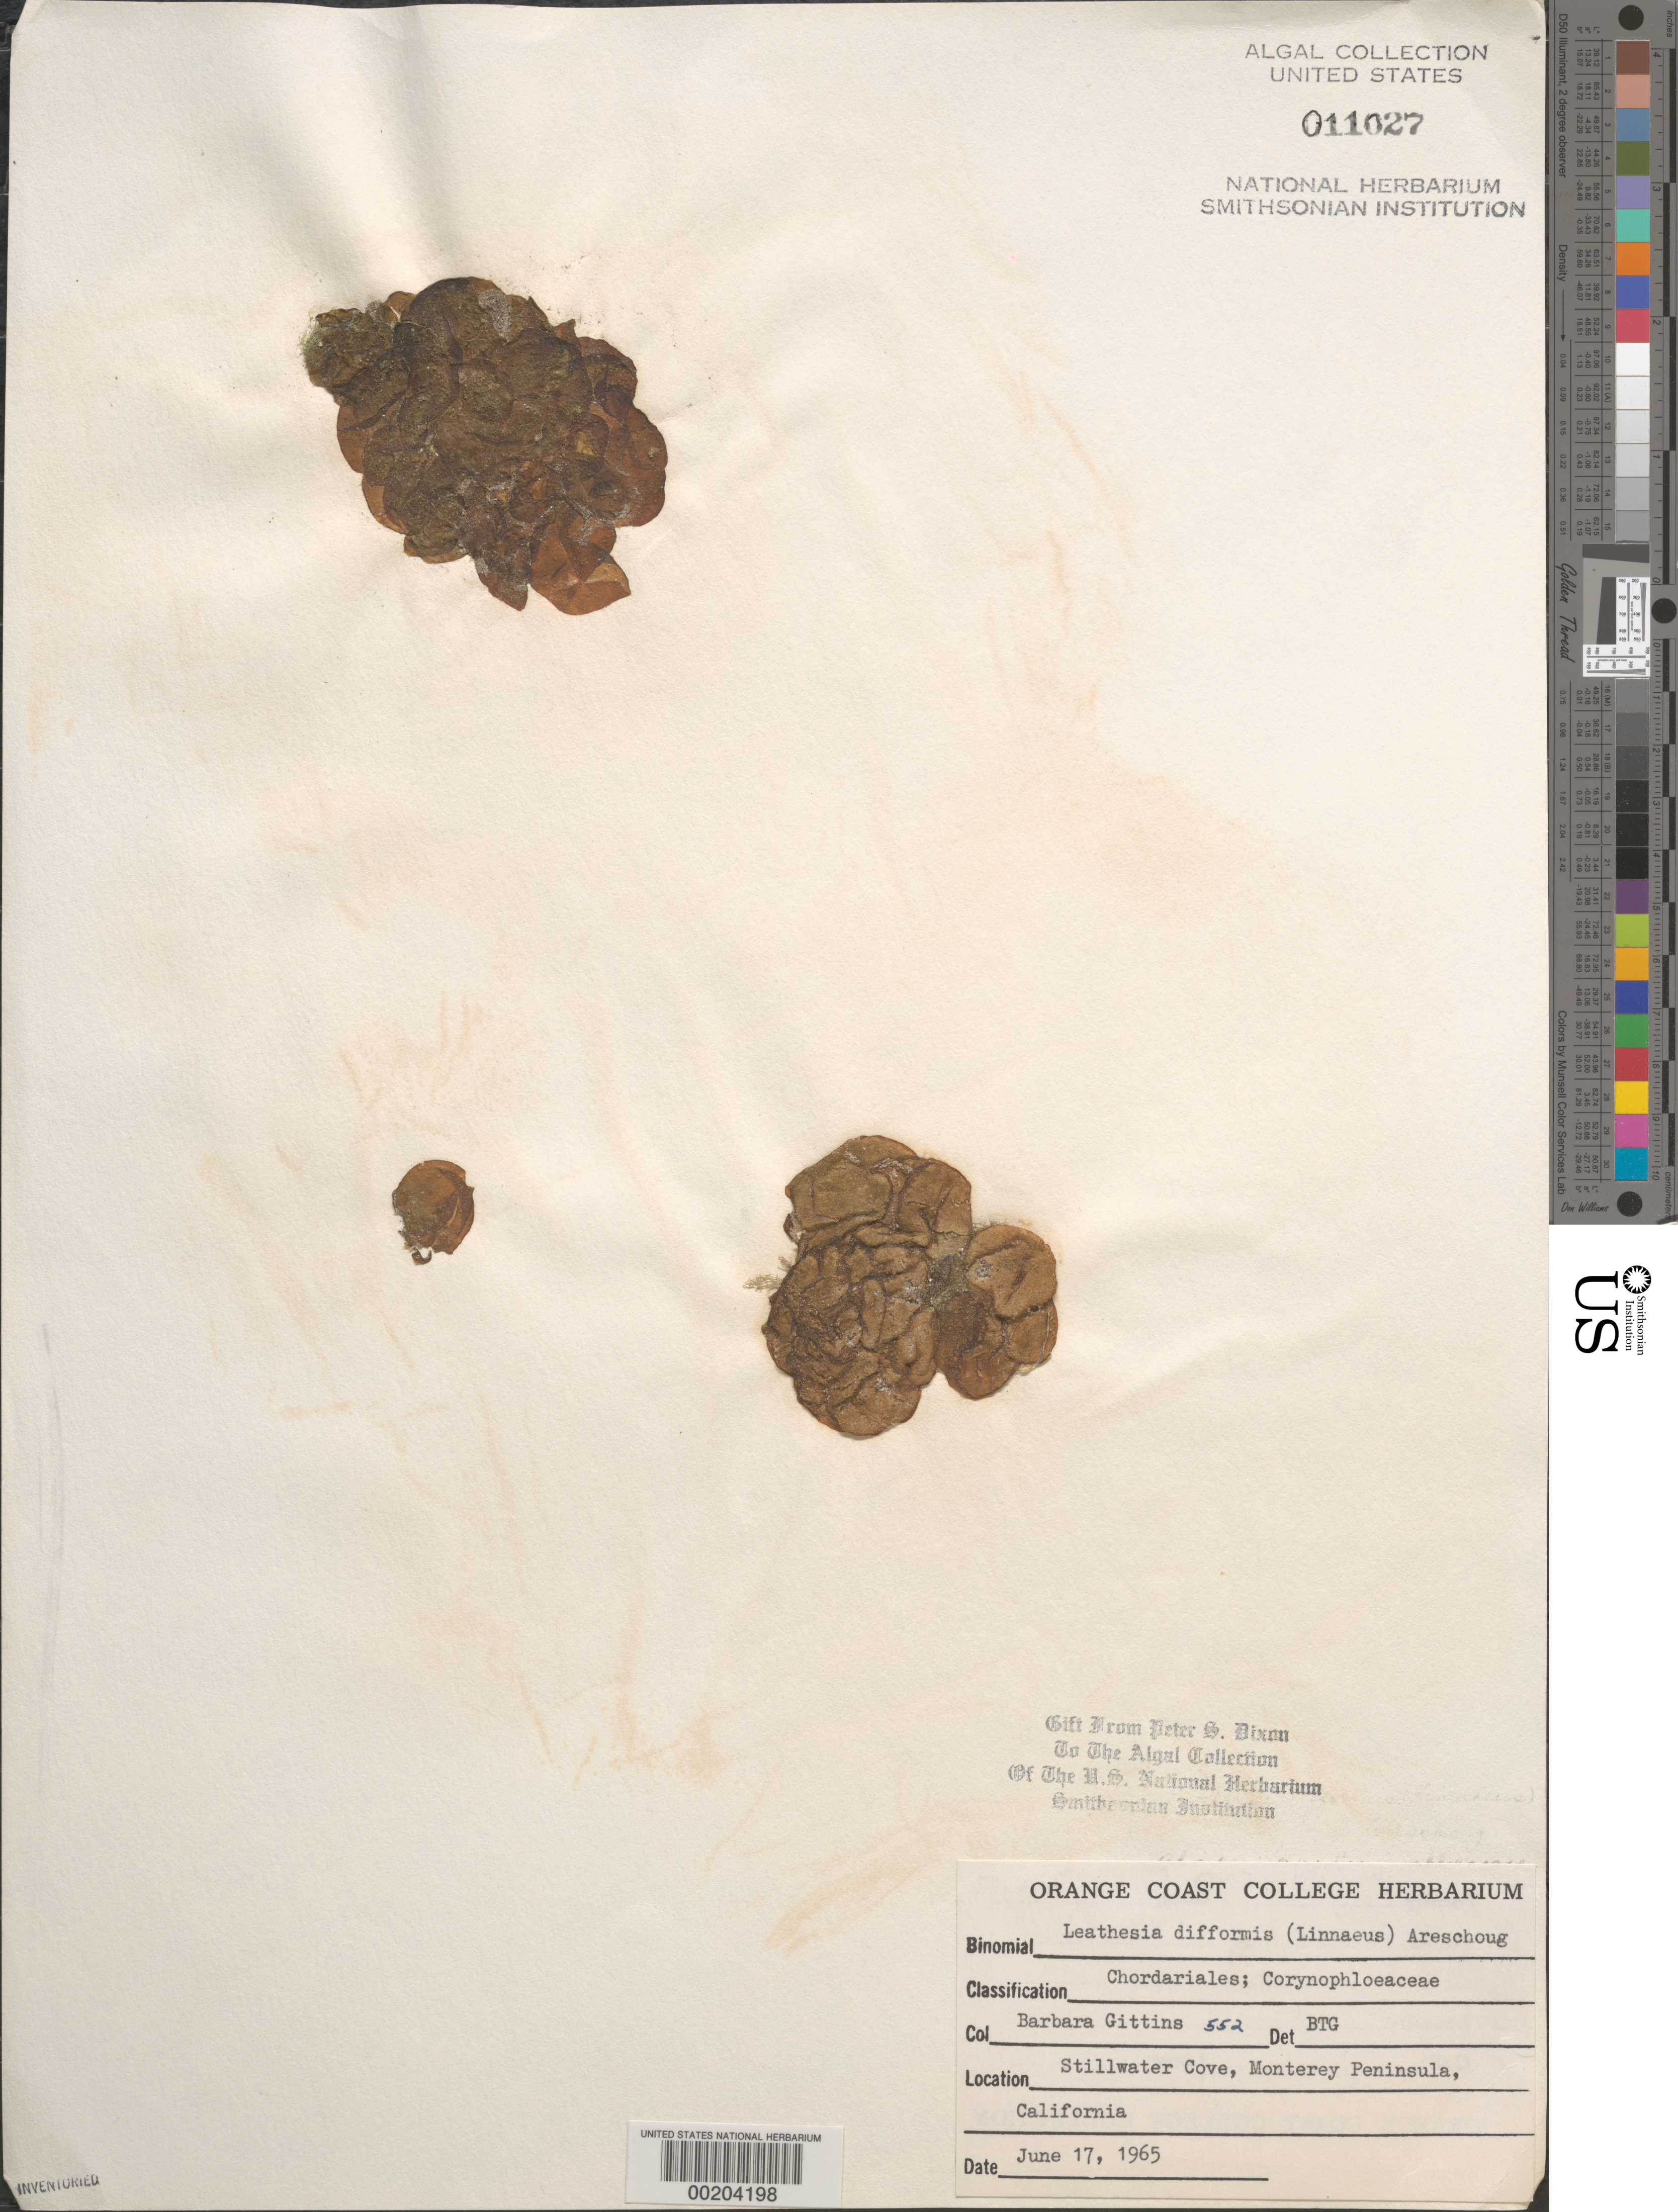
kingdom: Chromista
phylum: Ochrophyta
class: Phaeophyceae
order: Ectocarpales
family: Chordariaceae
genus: Leathesia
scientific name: Leathesia difformis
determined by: Gittins, B. T.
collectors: B. Gittins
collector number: Btg 552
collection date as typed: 17 Jun 1965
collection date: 1965-06-17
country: United States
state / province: California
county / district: Monterey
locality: Stillwater Cove, Monterey Peninsula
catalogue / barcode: US 11027